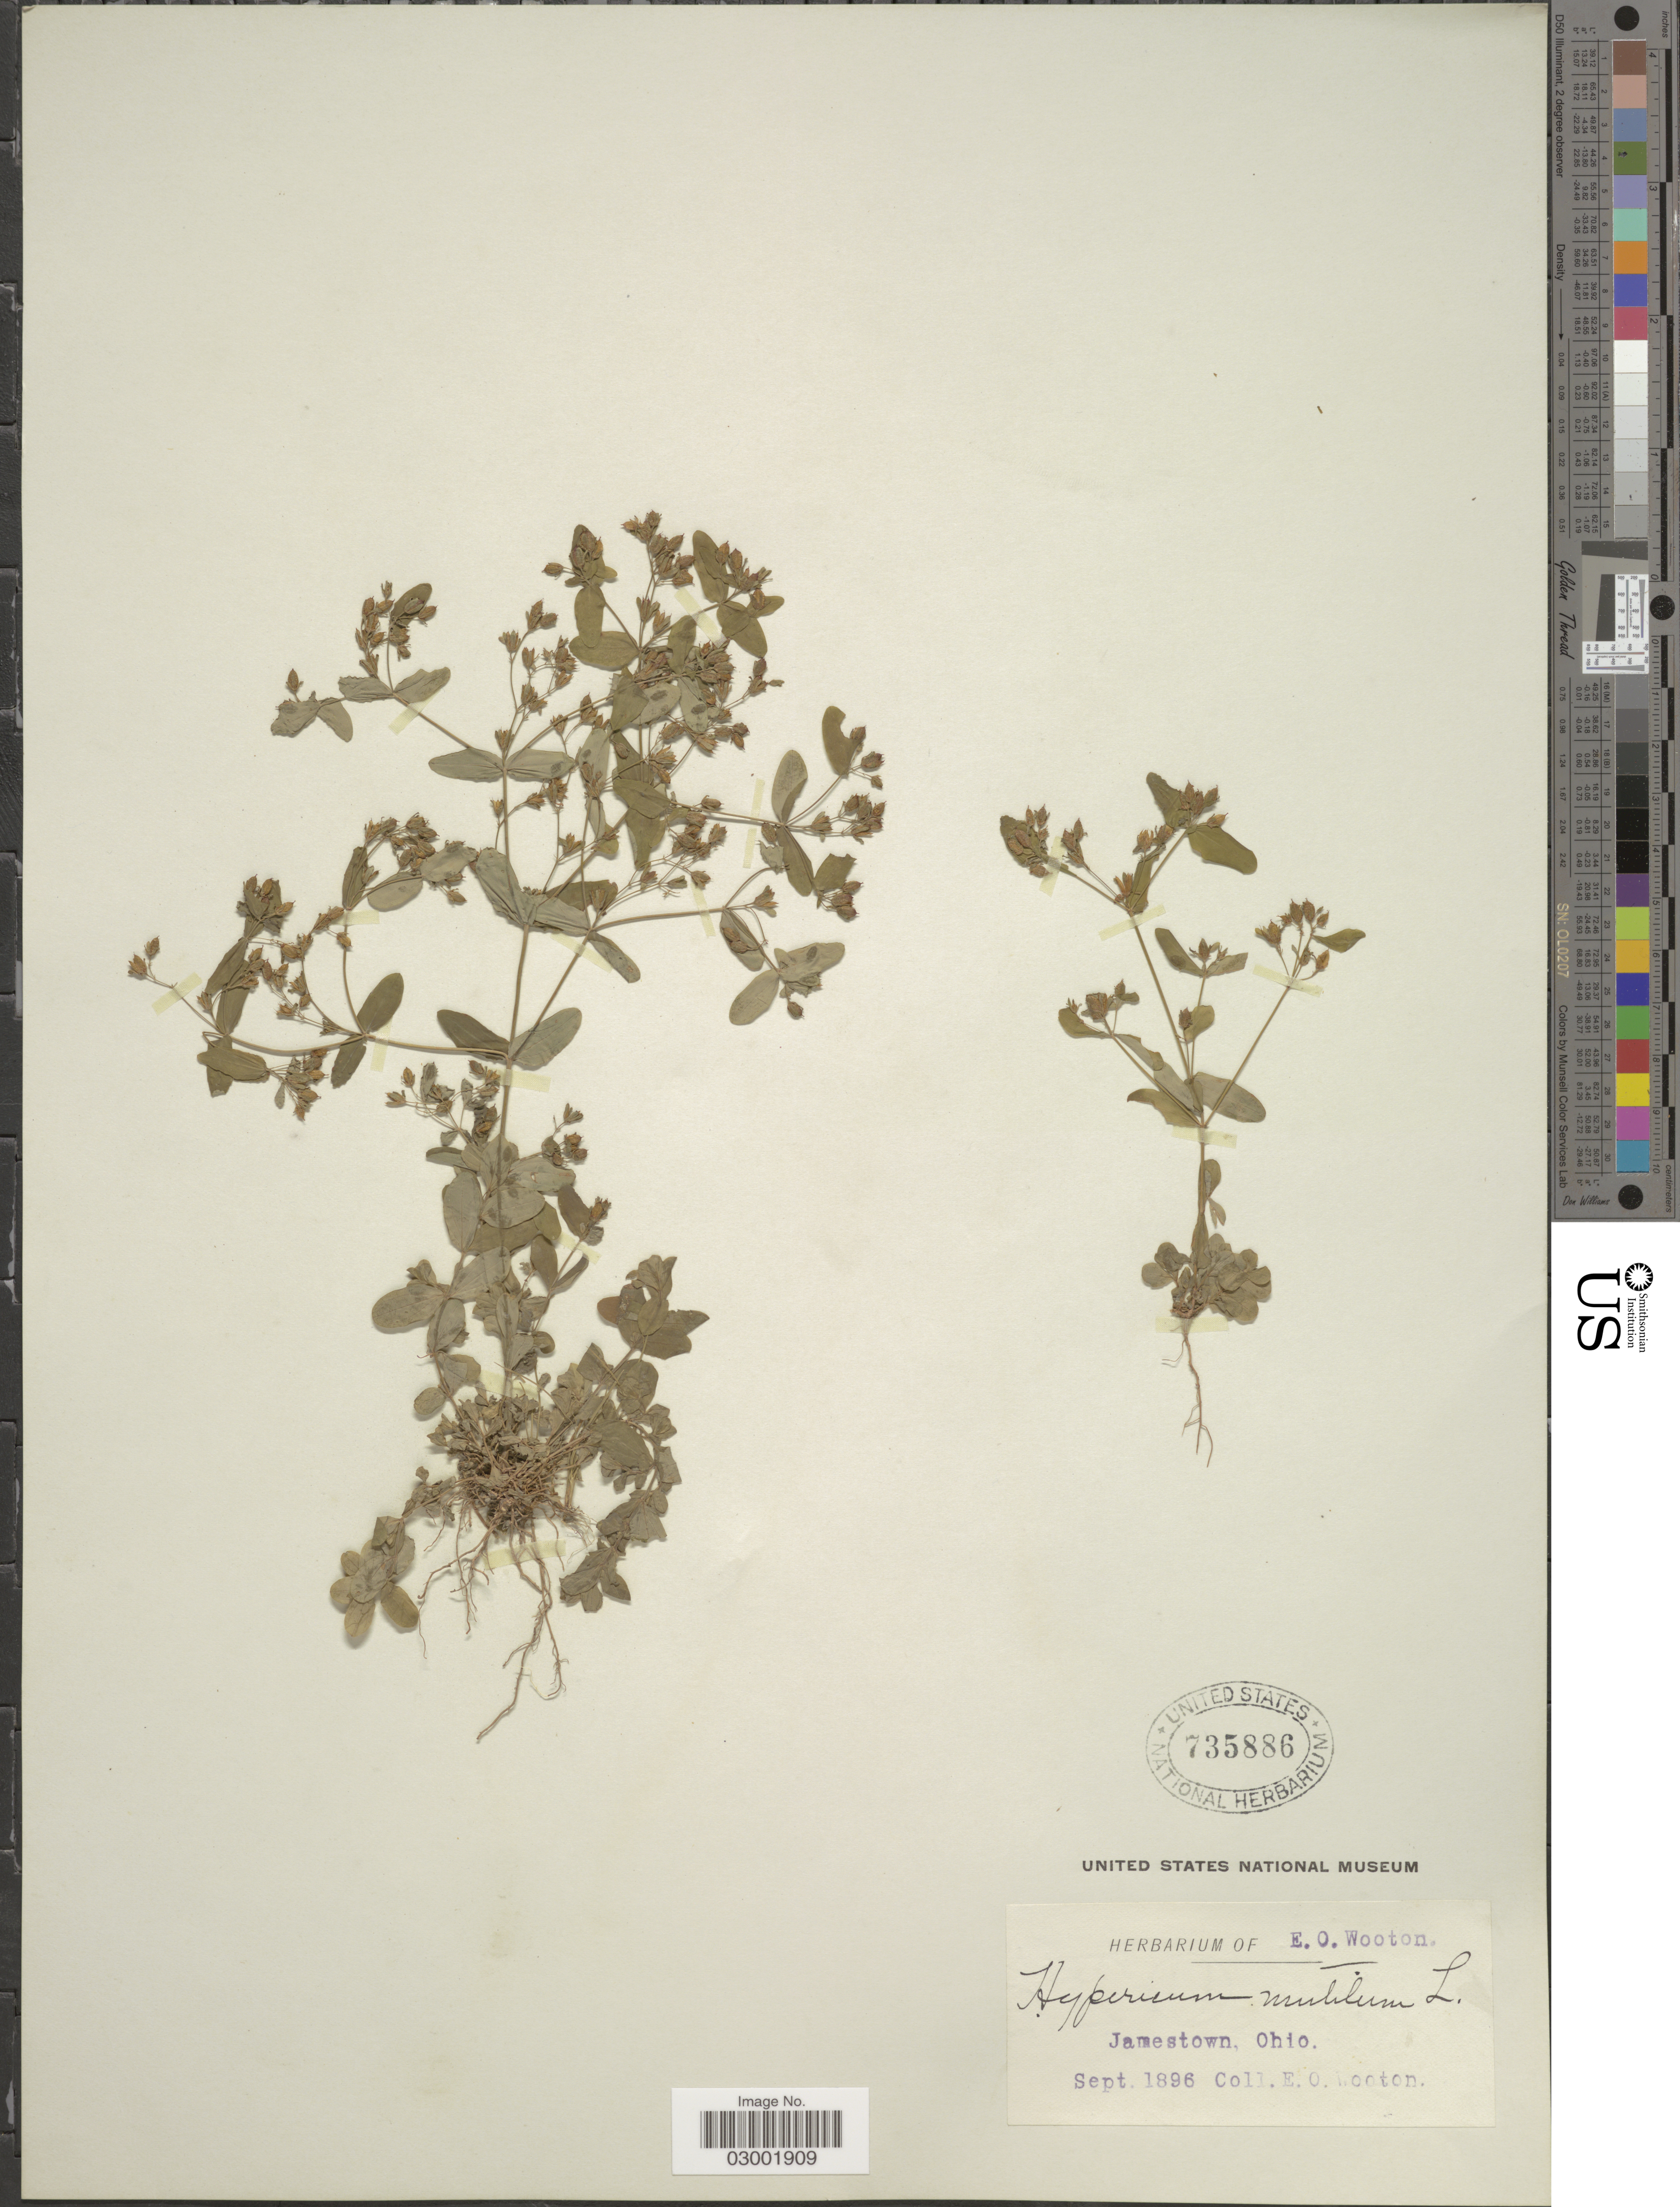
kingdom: Plantae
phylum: Tracheophyta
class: Magnoliopsida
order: Malpighiales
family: Hypericaceae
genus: Hypericum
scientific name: Hypericum mutilum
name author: L.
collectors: E. O. Wooton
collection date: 1896-09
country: United States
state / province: Ohio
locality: Jamestown.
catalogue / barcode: US 735886